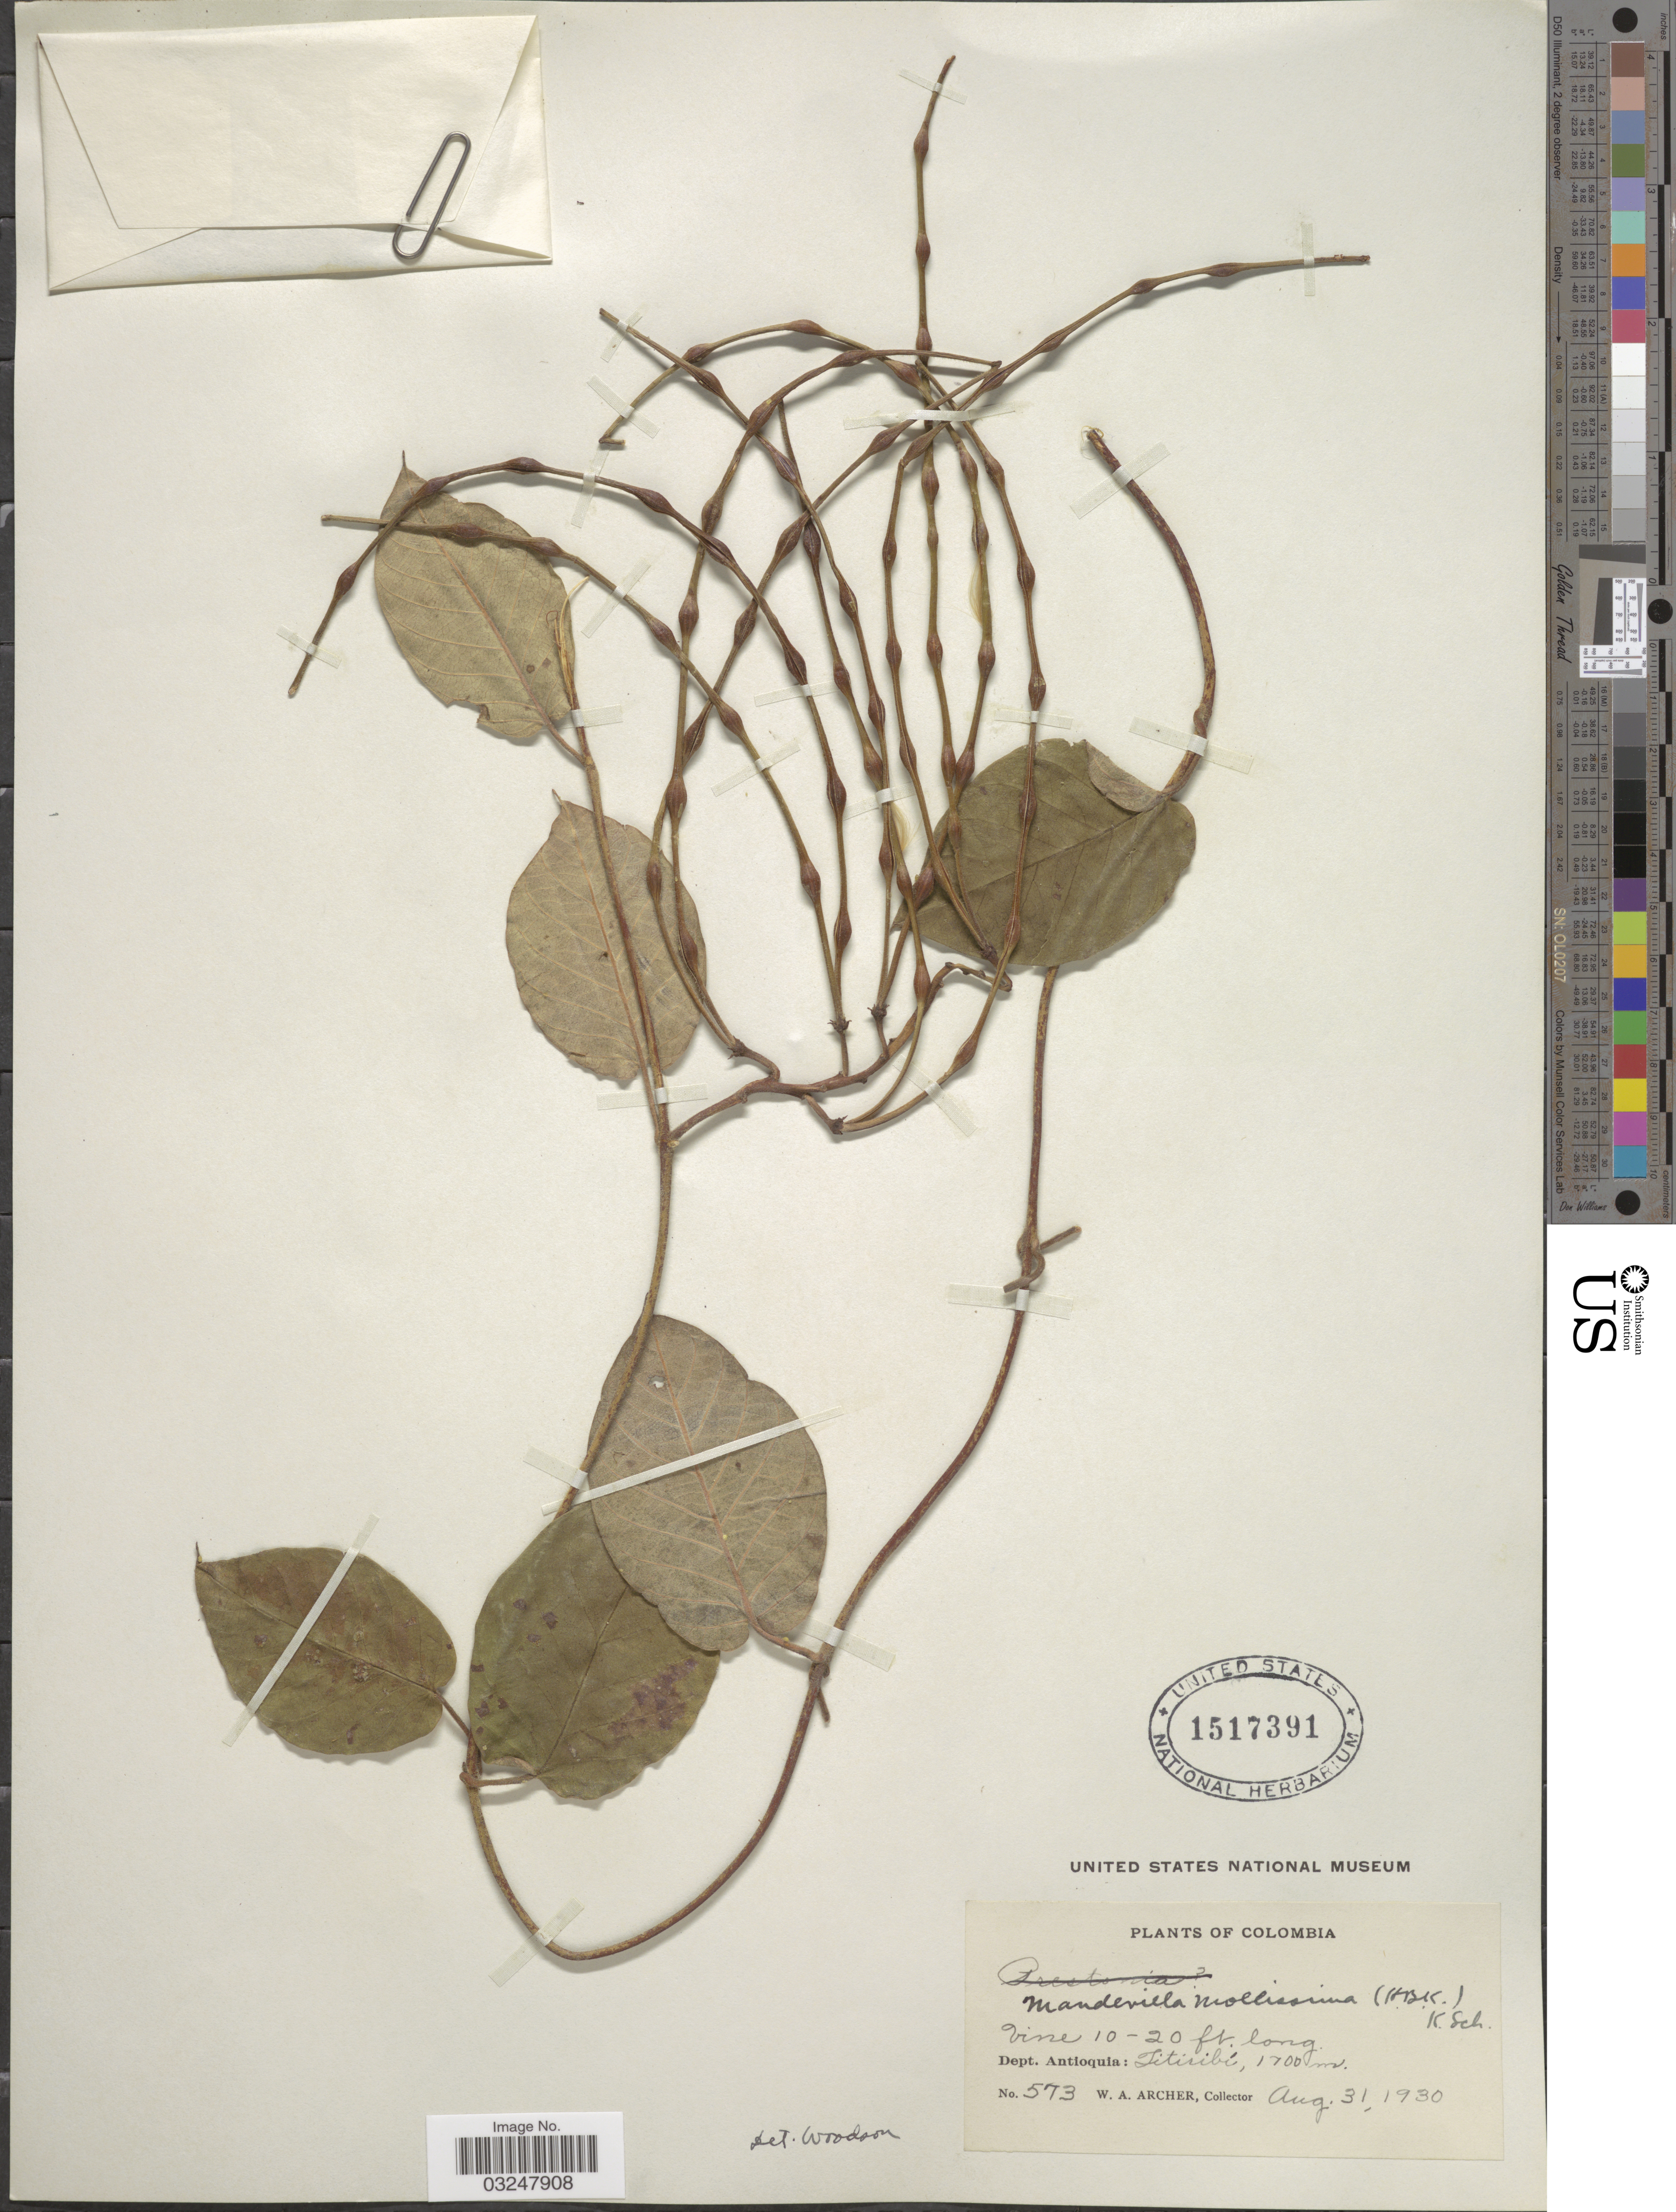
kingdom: Plantae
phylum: Tracheophyta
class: Magnoliopsida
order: Gentianales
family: Apocynaceae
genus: Mandevilla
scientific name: Mandevilla mollissima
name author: (Kunth) K. Schum.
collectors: W. Archer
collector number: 573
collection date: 1930-08-31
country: Colombia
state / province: Antioquia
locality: Dept. Antioquia: Titiribí.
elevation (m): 1700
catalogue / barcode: US 1517391